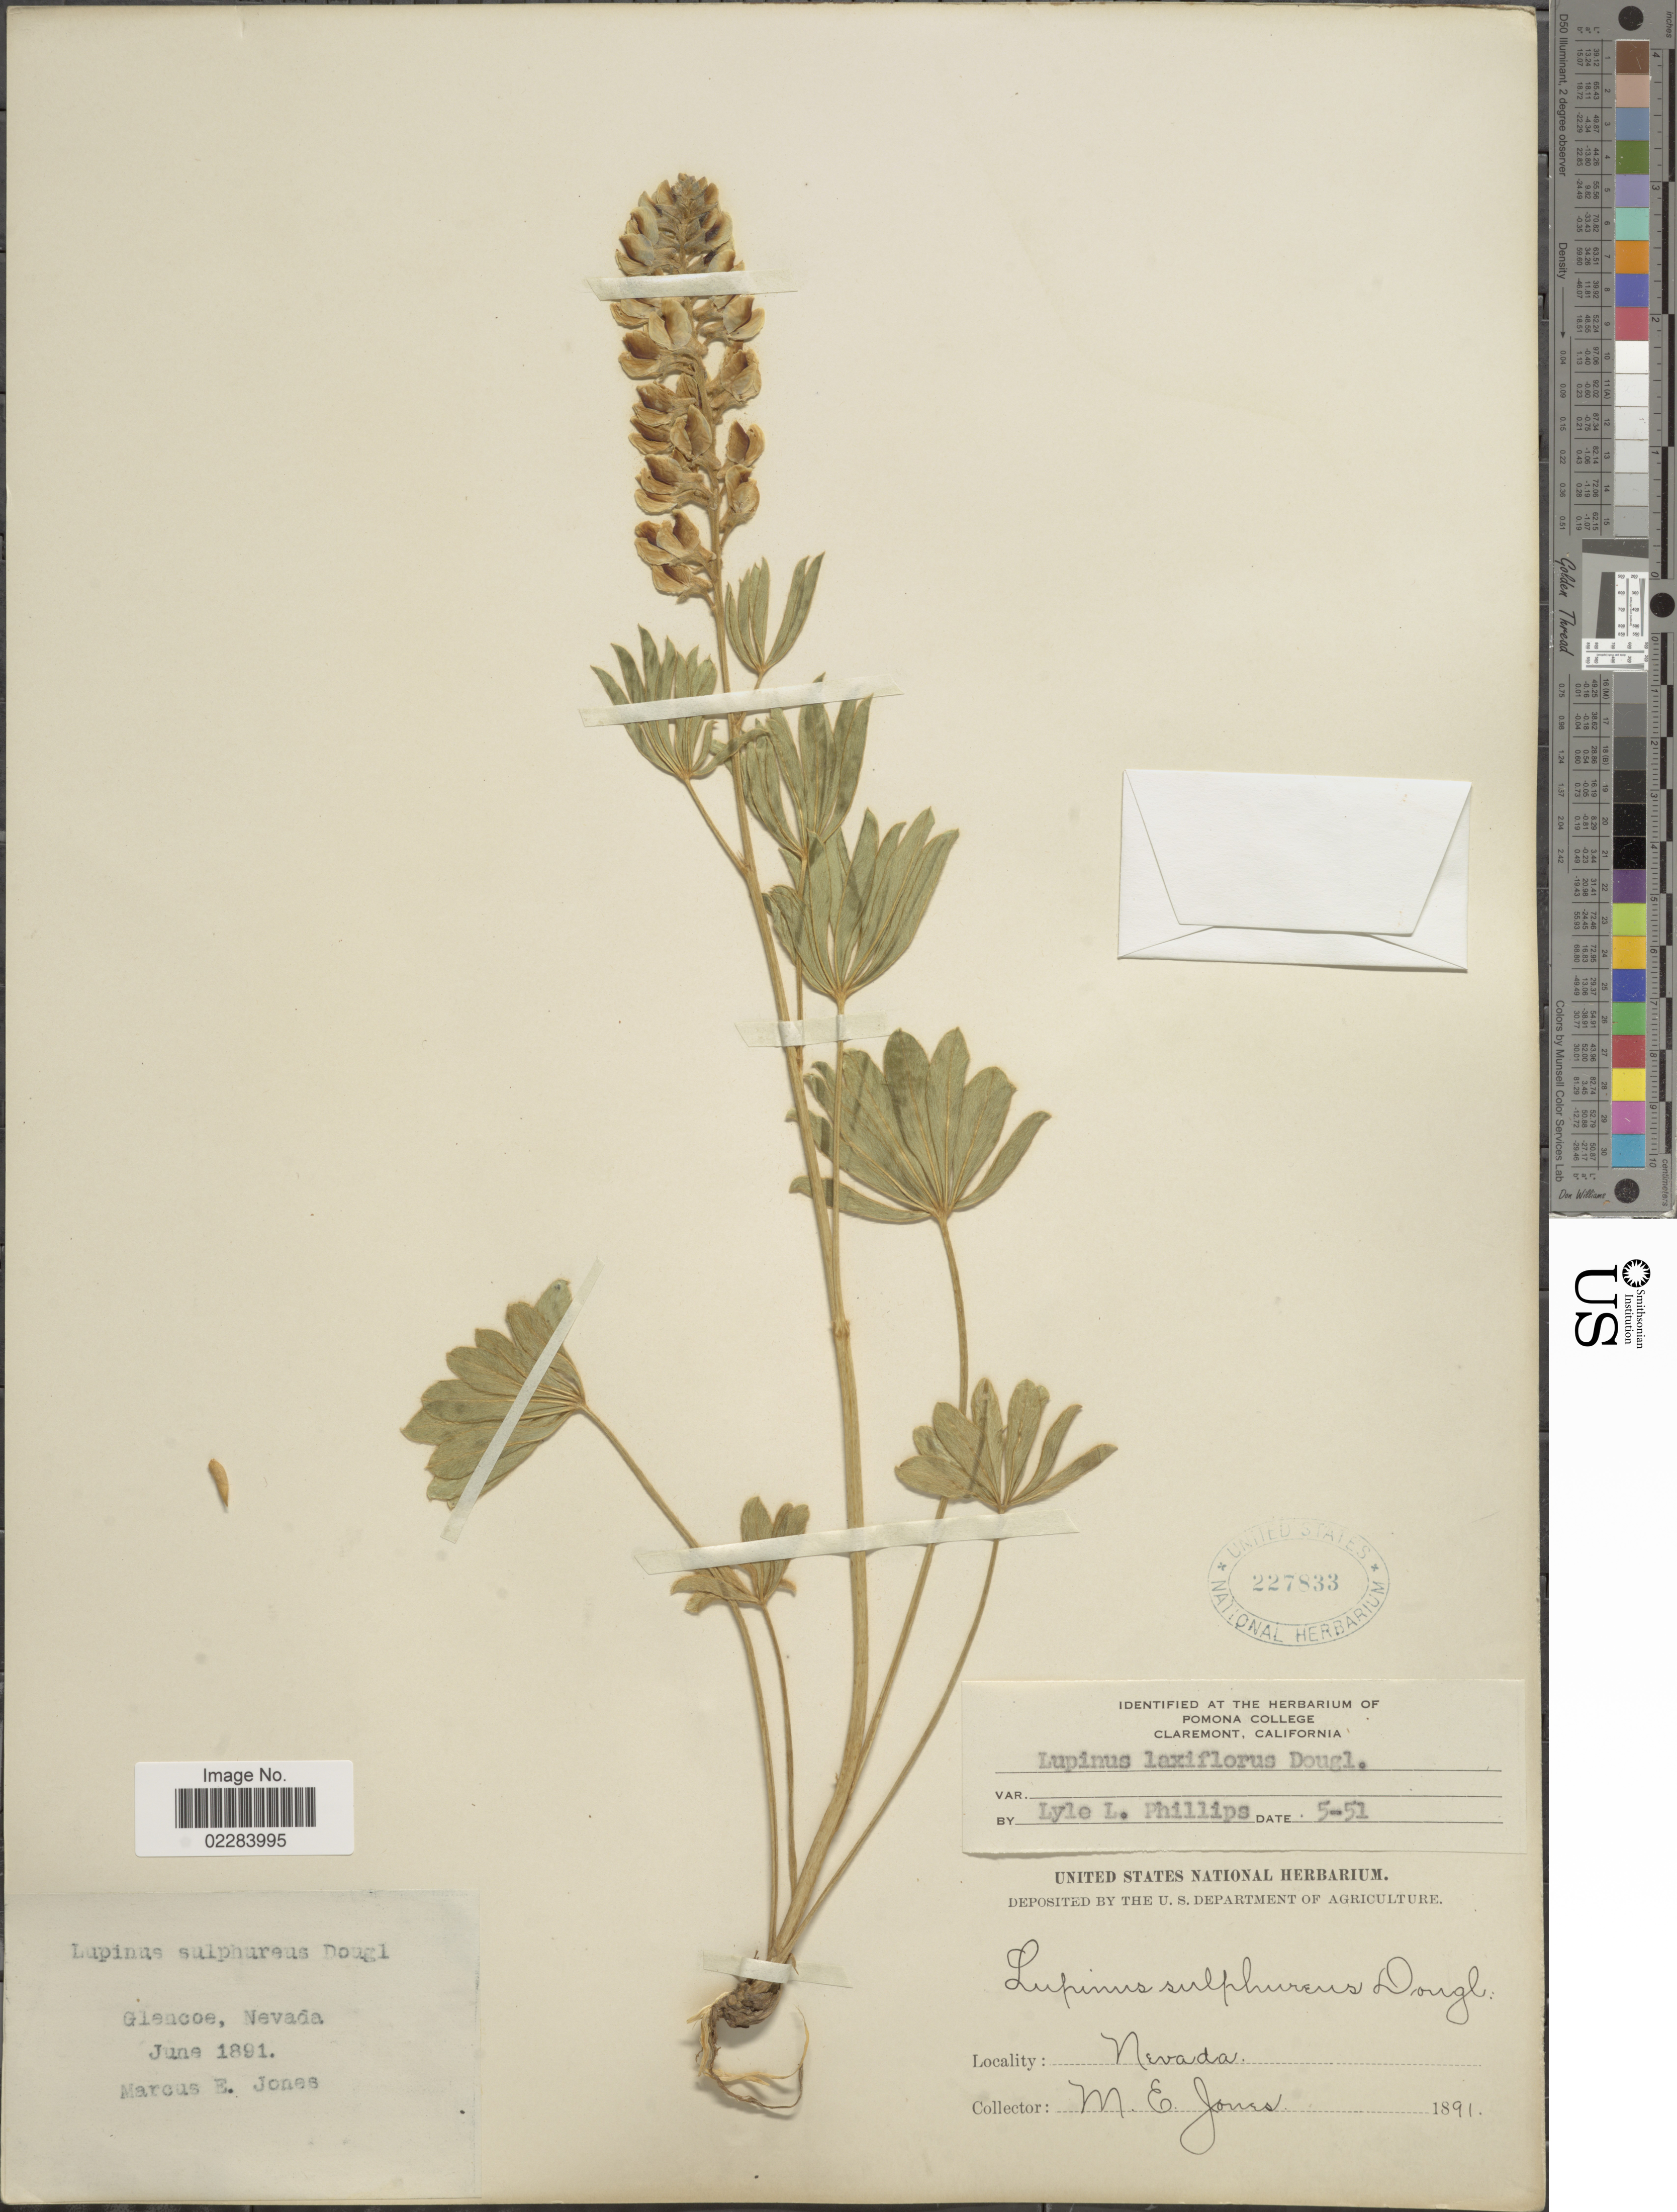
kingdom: Plantae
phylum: Tracheophyta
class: Magnoliopsida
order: Fabales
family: Fabaceae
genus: Lupinus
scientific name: Lupinus arbustus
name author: Lindl.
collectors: M. E. Jones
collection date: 1891-06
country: United States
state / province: Nevada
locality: Glencoe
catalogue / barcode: US 227833